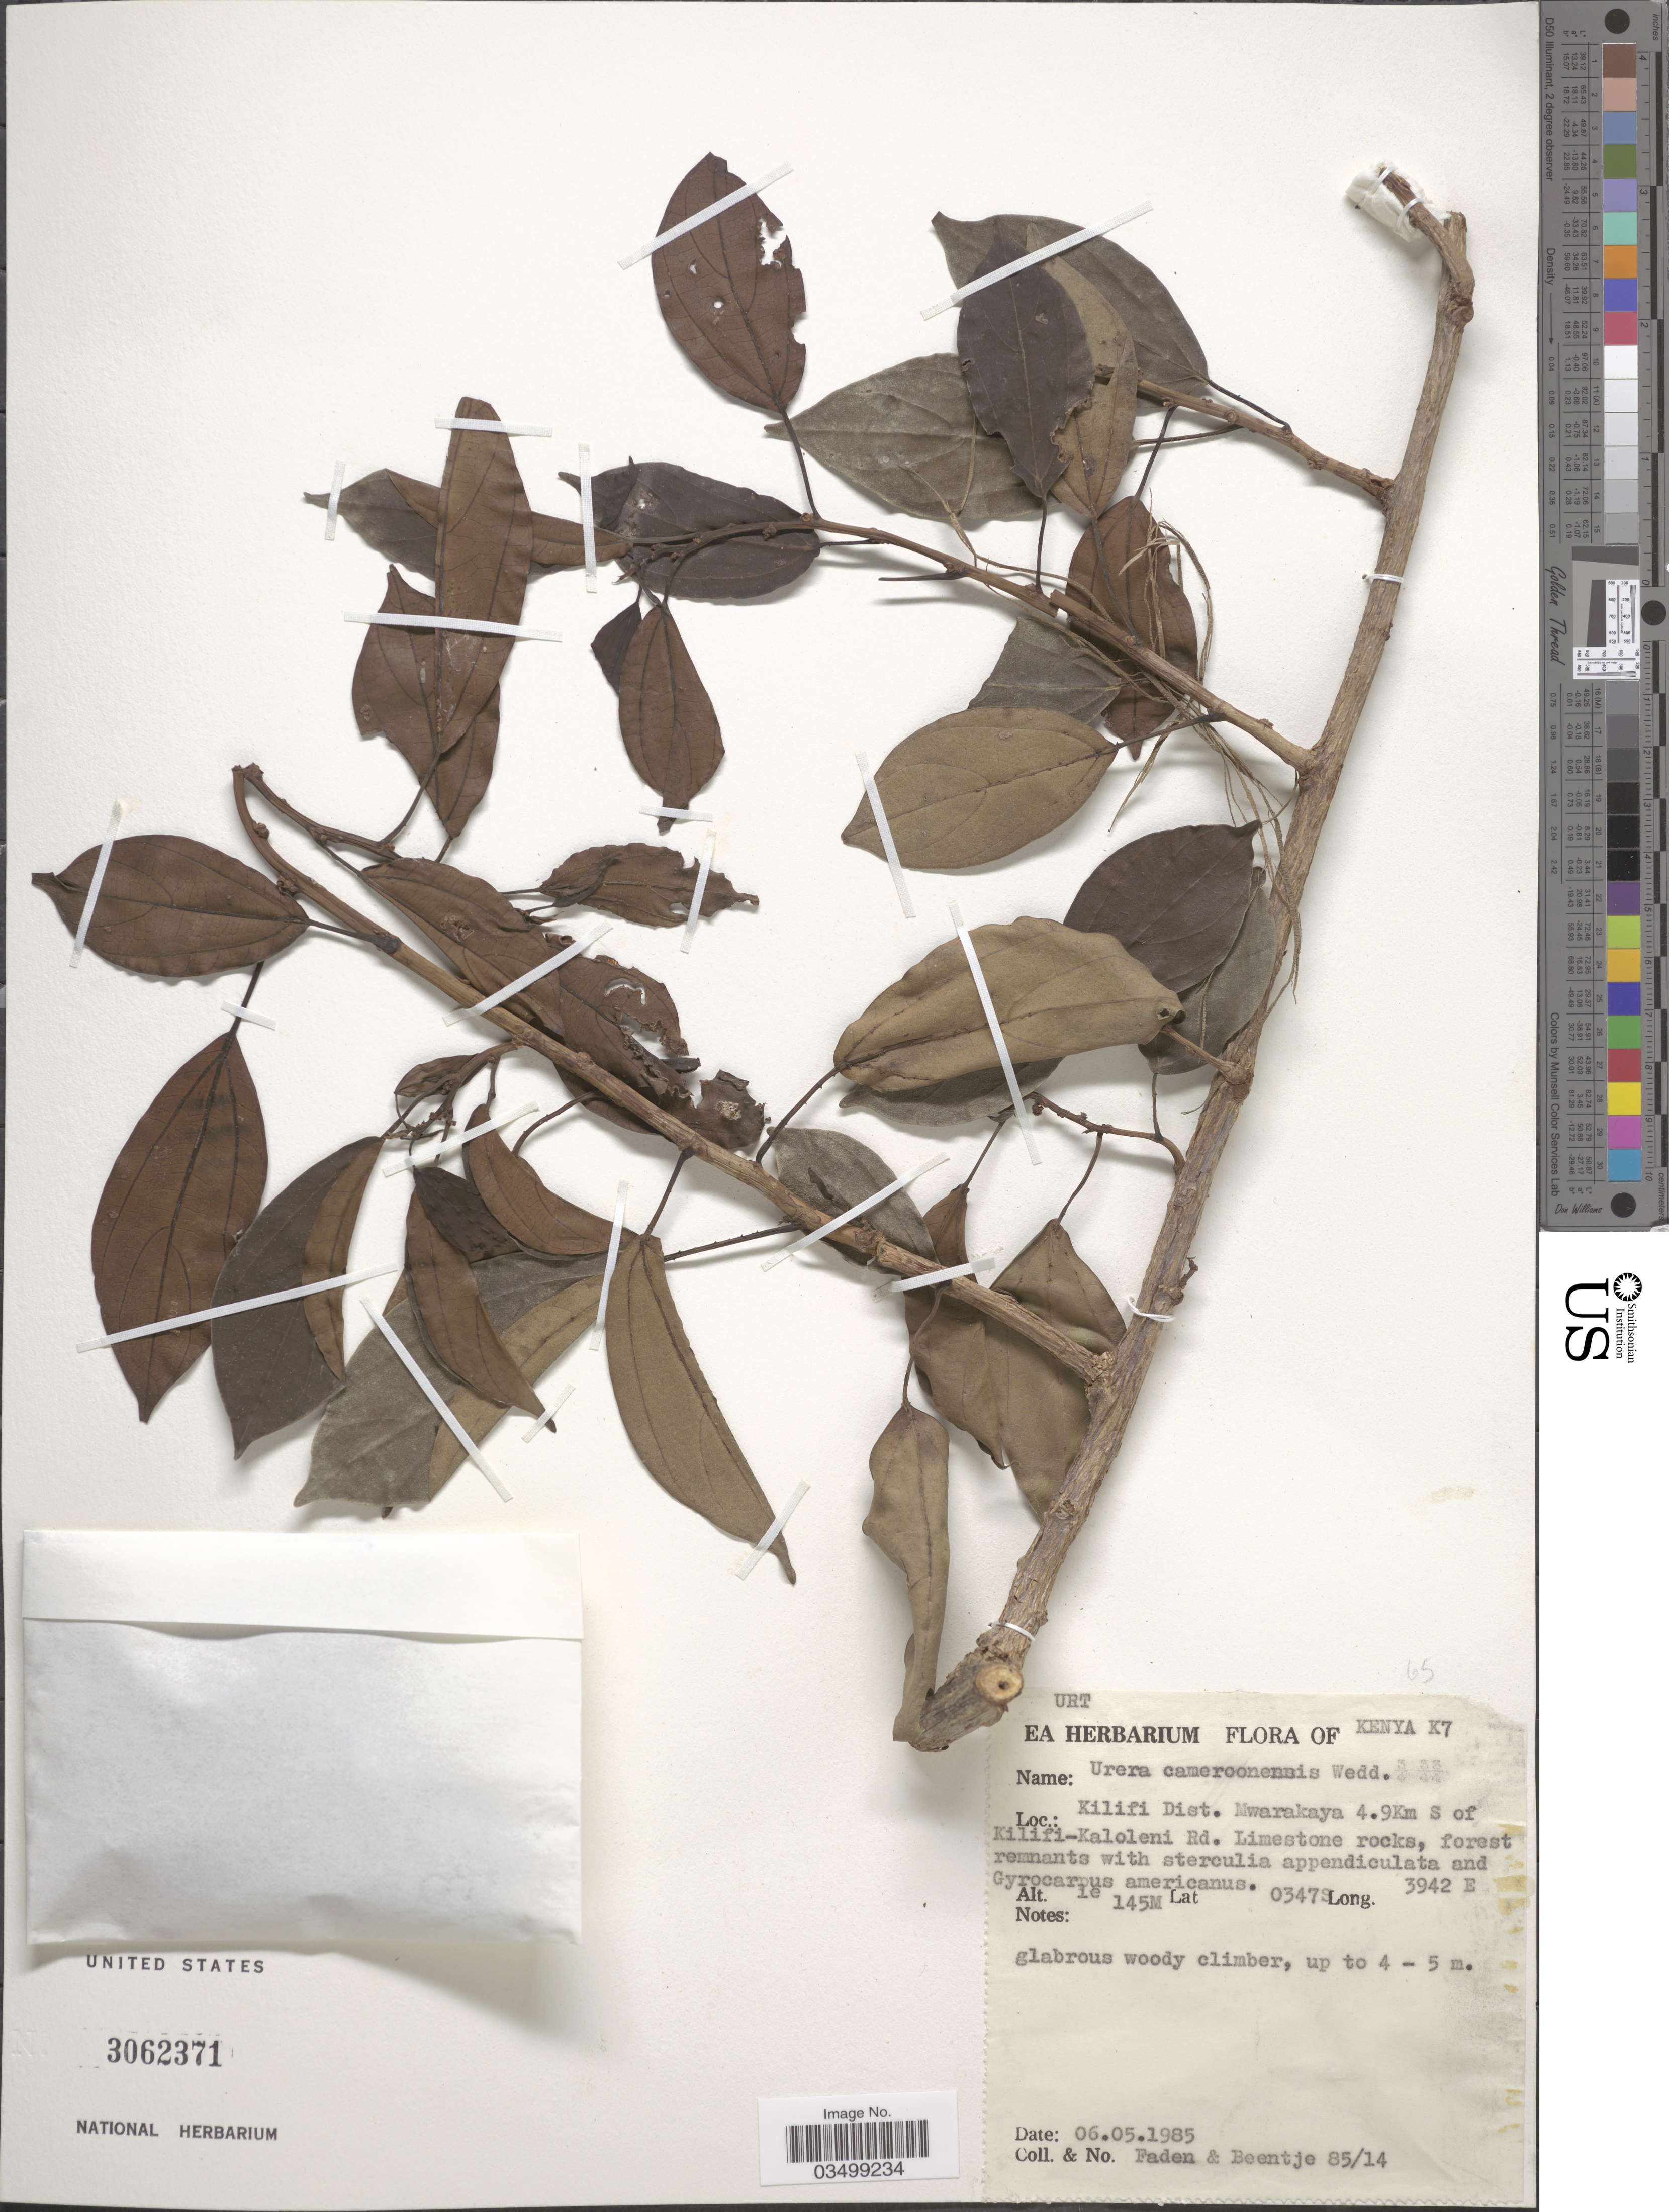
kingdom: Plantae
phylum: Tracheophyta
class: Magnoliopsida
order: Rosales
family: Urticaceae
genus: Scepocarpus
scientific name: Scepocarpus trinervis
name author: (Hochst.) T. Wells & A. K. Monro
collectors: -- Faden & -- Beentje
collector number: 85/14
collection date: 1985-05-06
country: Kenya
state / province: Kilifi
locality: Kilifi Dist. Mwarakaya 4.9Km S of Kilifi-Kaloleni Rd.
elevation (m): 145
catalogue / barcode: US 3062371